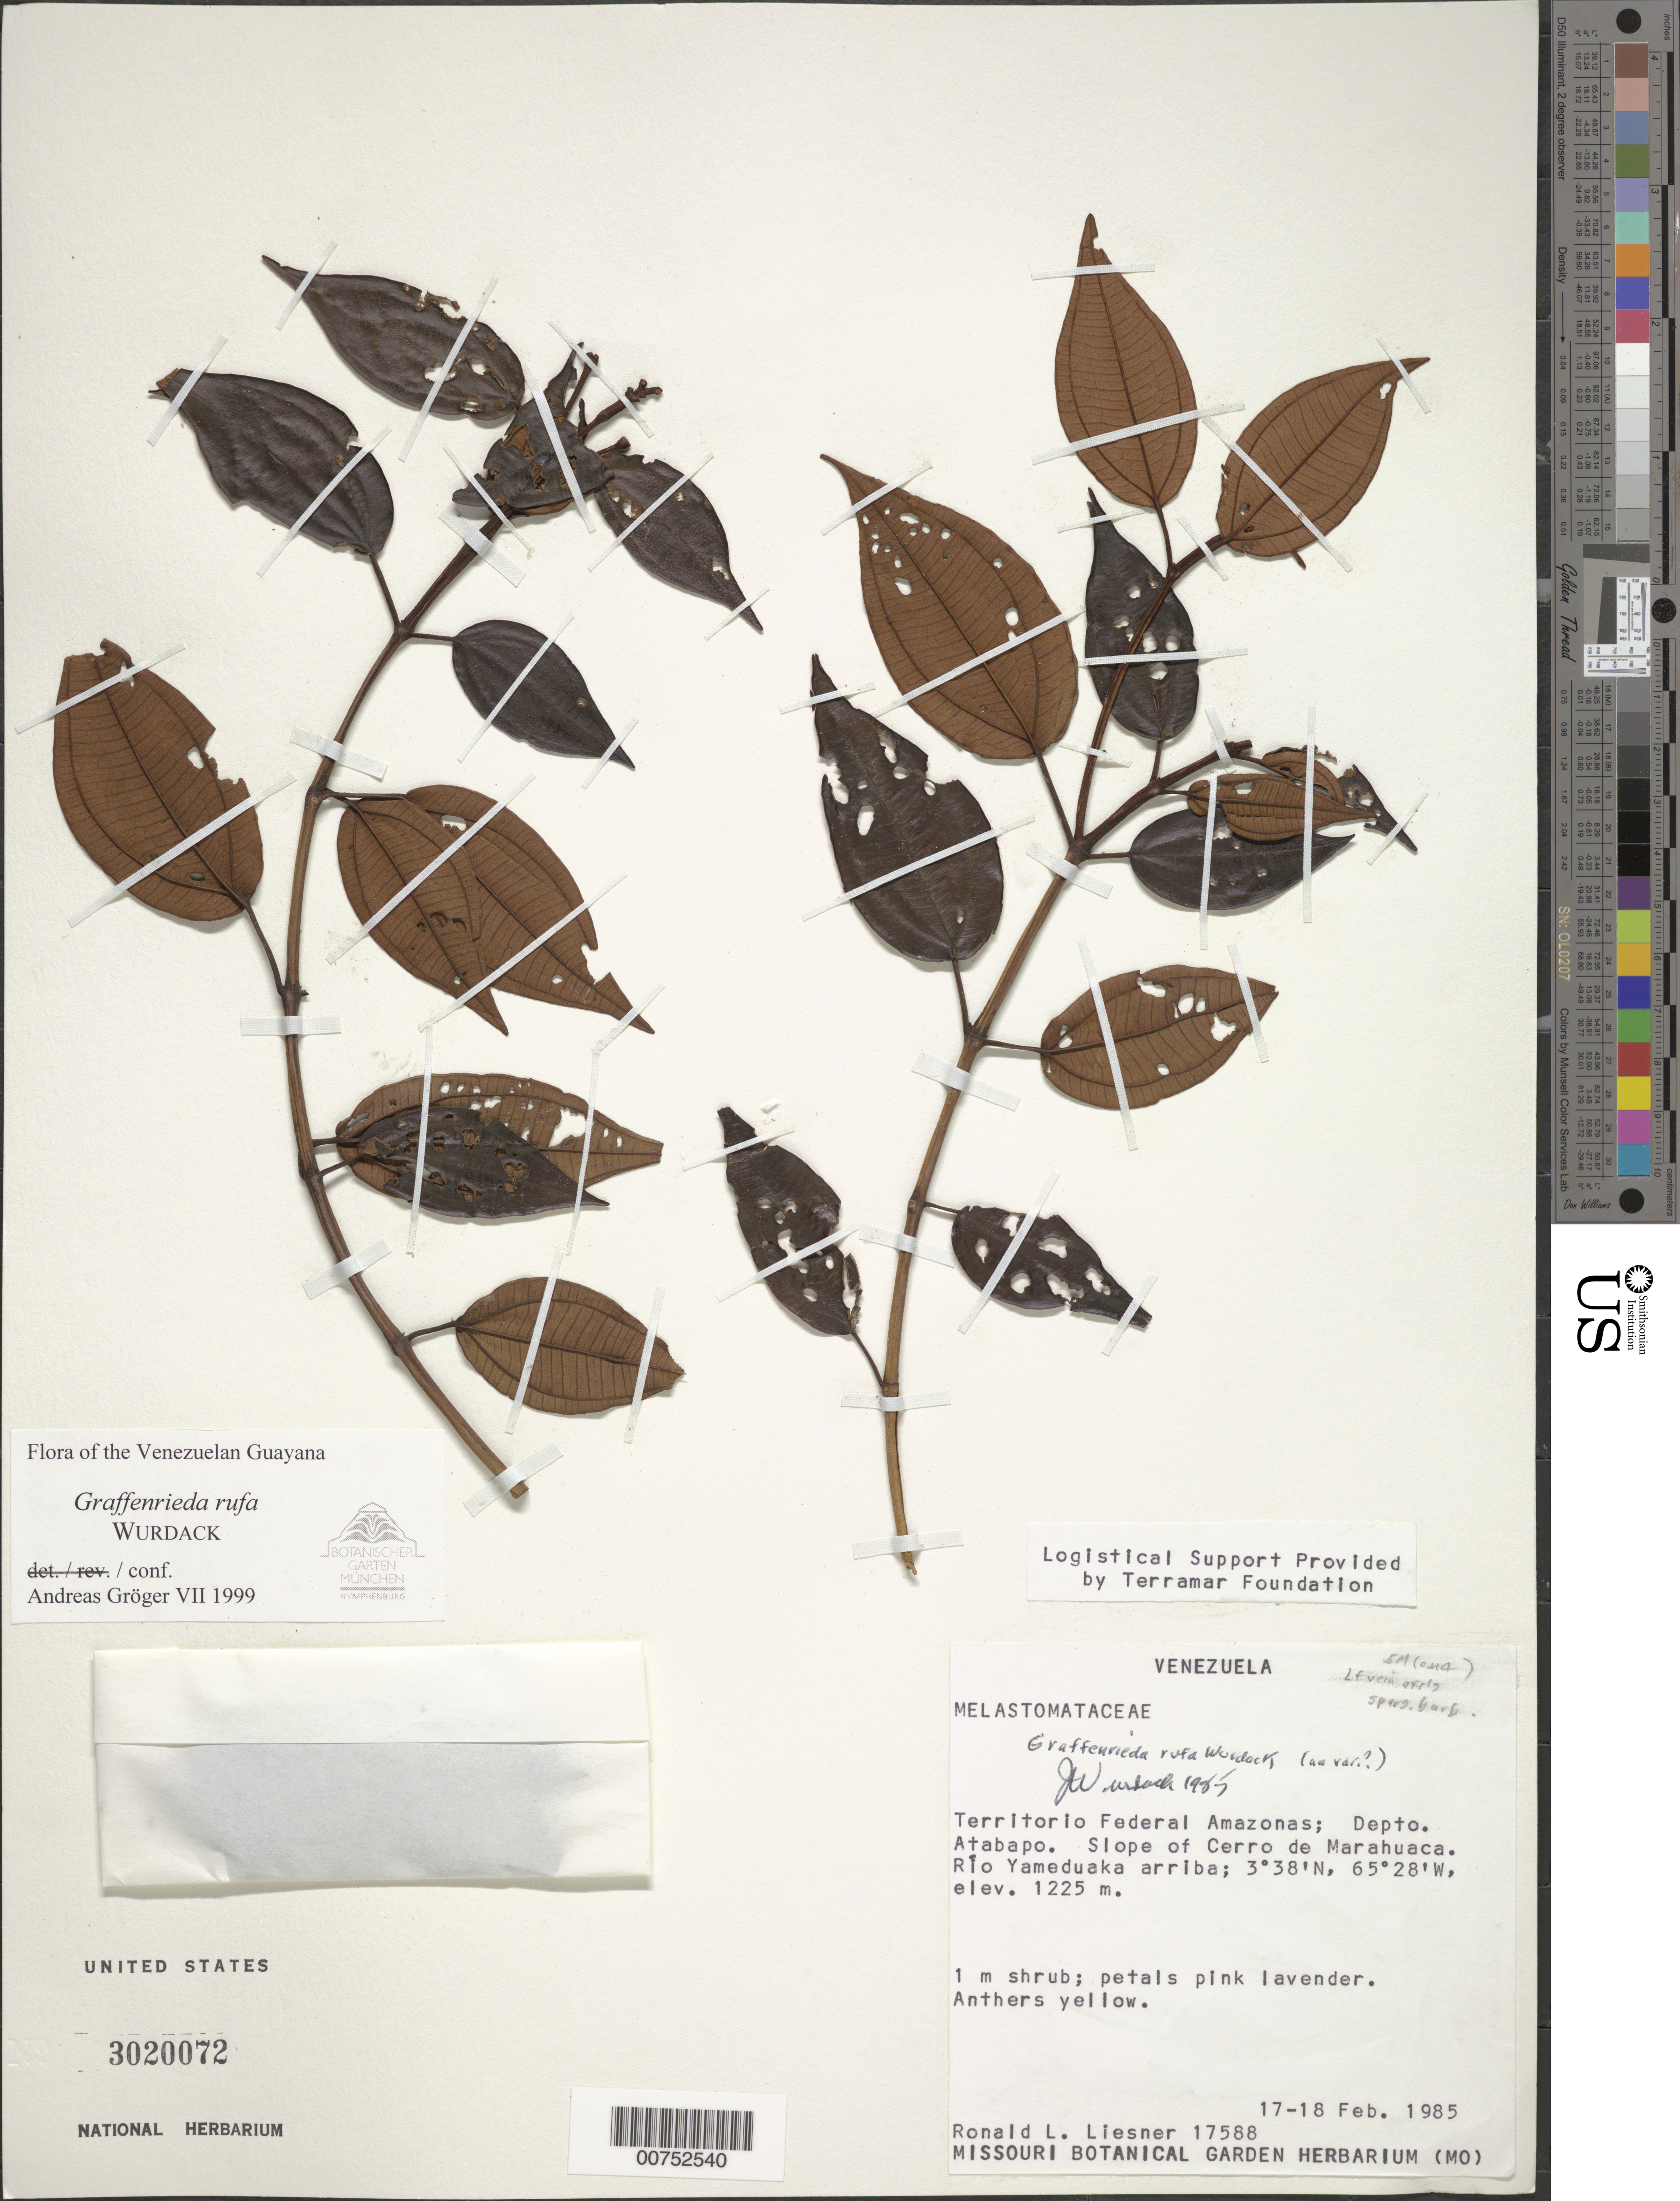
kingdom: Plantae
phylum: Tracheophyta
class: Magnoliopsida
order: Myrtales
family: Melastomataceae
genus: Graffenrieda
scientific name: Graffenrieda rufa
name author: Wurdack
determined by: Gröger, A.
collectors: R. L. Liesner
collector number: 17588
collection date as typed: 17-Feb-85 to 18-Feb-85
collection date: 1985-02-17/1985-02-18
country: Venezuela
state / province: Amazonas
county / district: Atabapo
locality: Cerro de Marahuaca slope, Río Yameduaka arriba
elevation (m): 1225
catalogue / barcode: US 3020072